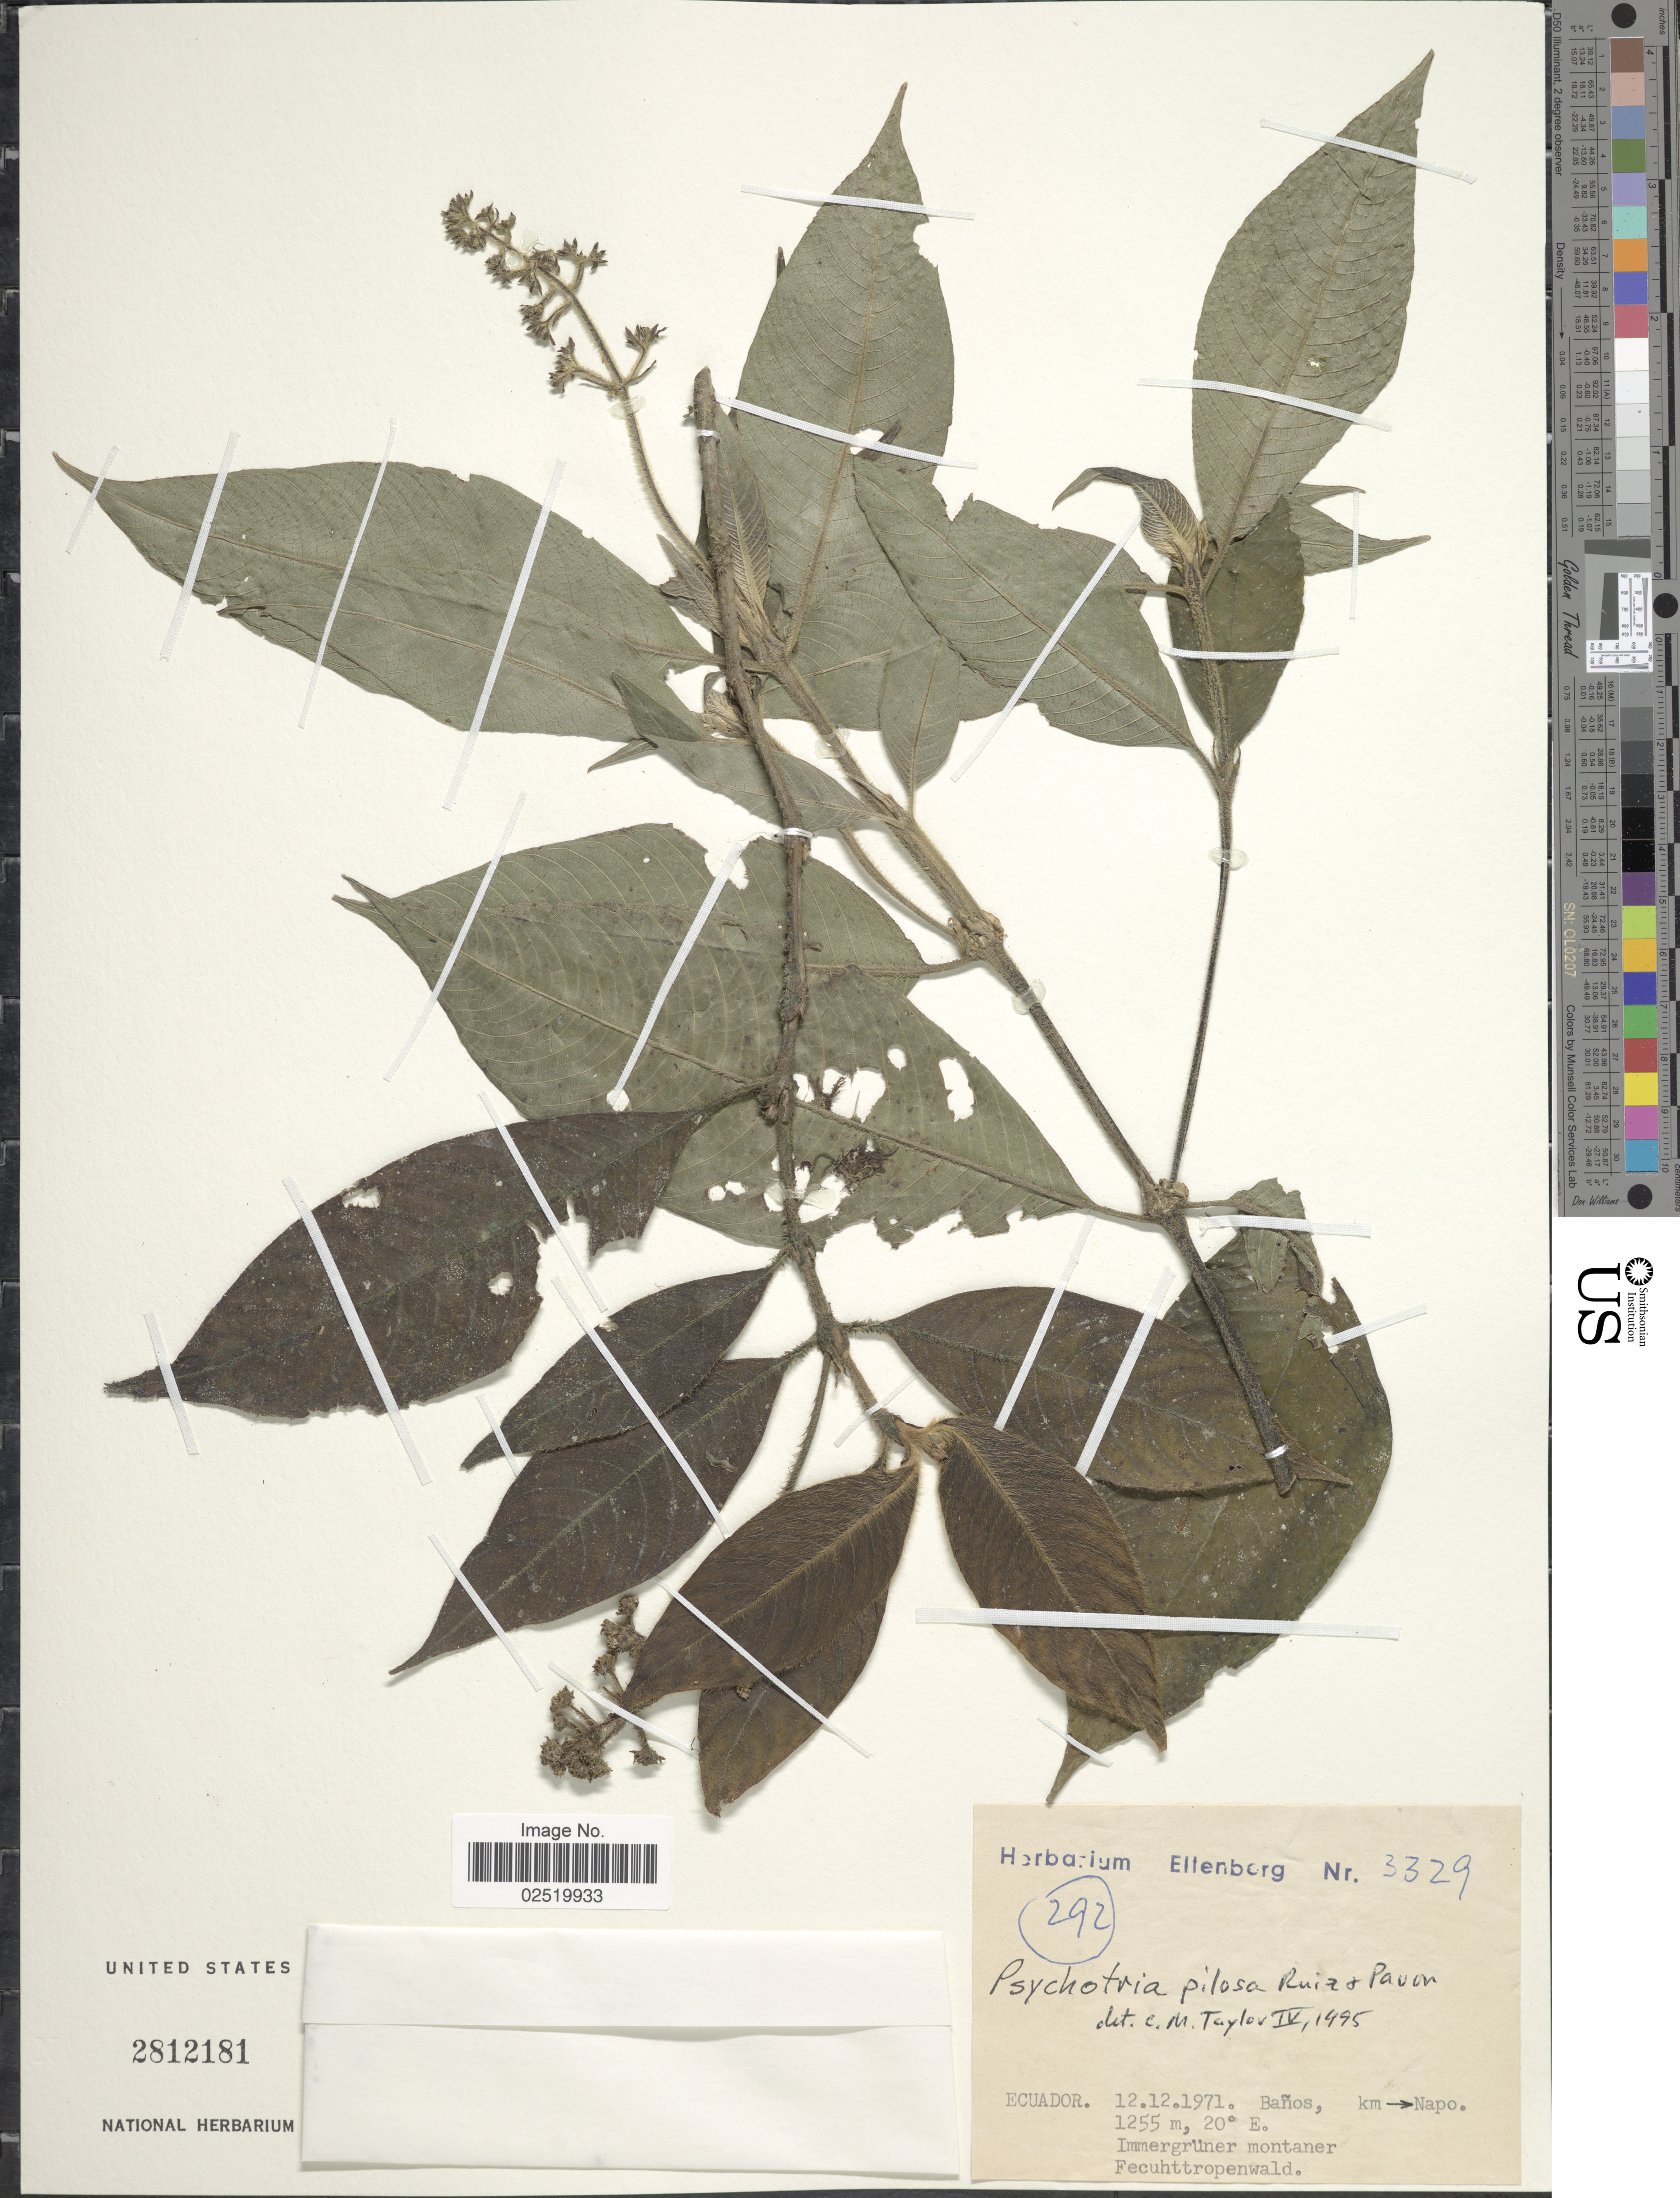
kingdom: Plantae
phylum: Tracheophyta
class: Magnoliopsida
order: Gentianales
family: Rubiaceae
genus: Psychotria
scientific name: Psychotria pilosa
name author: Ruiz & Pav.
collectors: Ex herb. Ellenberg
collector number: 3328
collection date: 1971-12-12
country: Ecuador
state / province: Napo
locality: Banos, Km -> Napo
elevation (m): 1255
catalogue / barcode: US 2812181